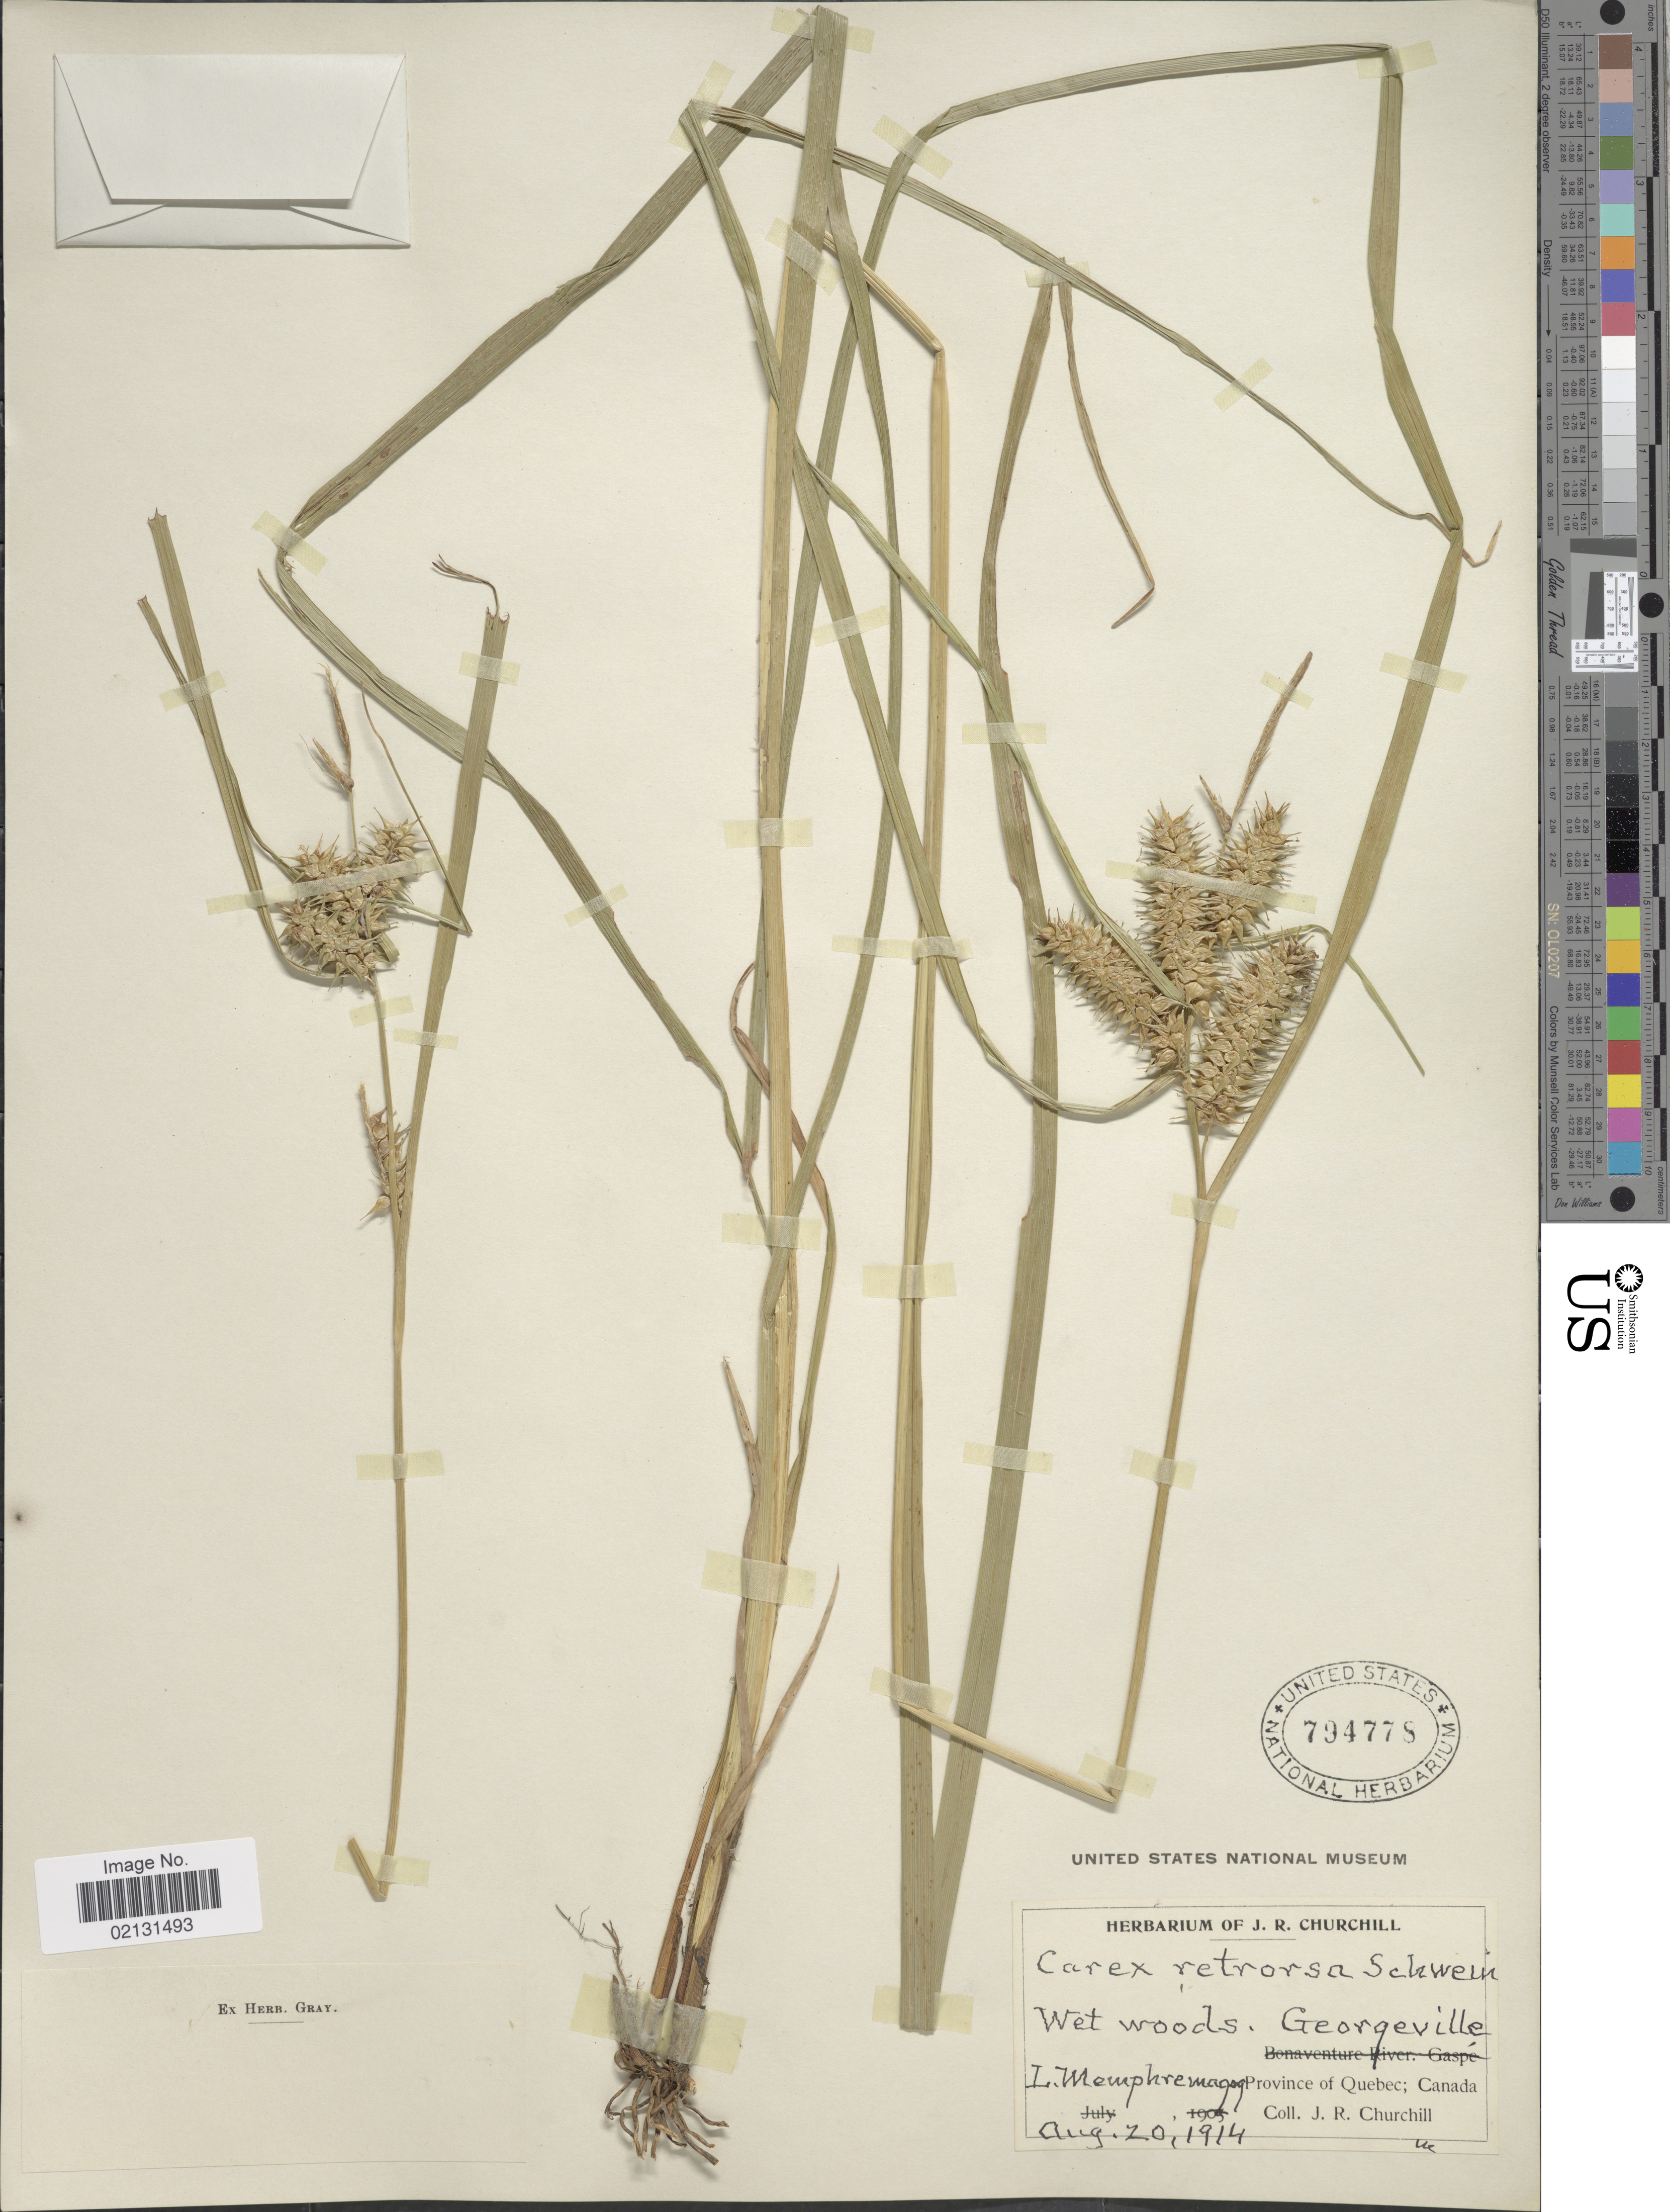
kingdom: Plantae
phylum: Tracheophyta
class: Liliopsida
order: Poales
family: Cyperaceae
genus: Carex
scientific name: Carex retrorsa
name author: Schwein.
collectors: J. Churchill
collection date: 1914-08-20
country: Canada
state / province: Quebec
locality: Wet woods, Georgeville, L. Memphremagog, Province of Quebec.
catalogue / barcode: US 794778